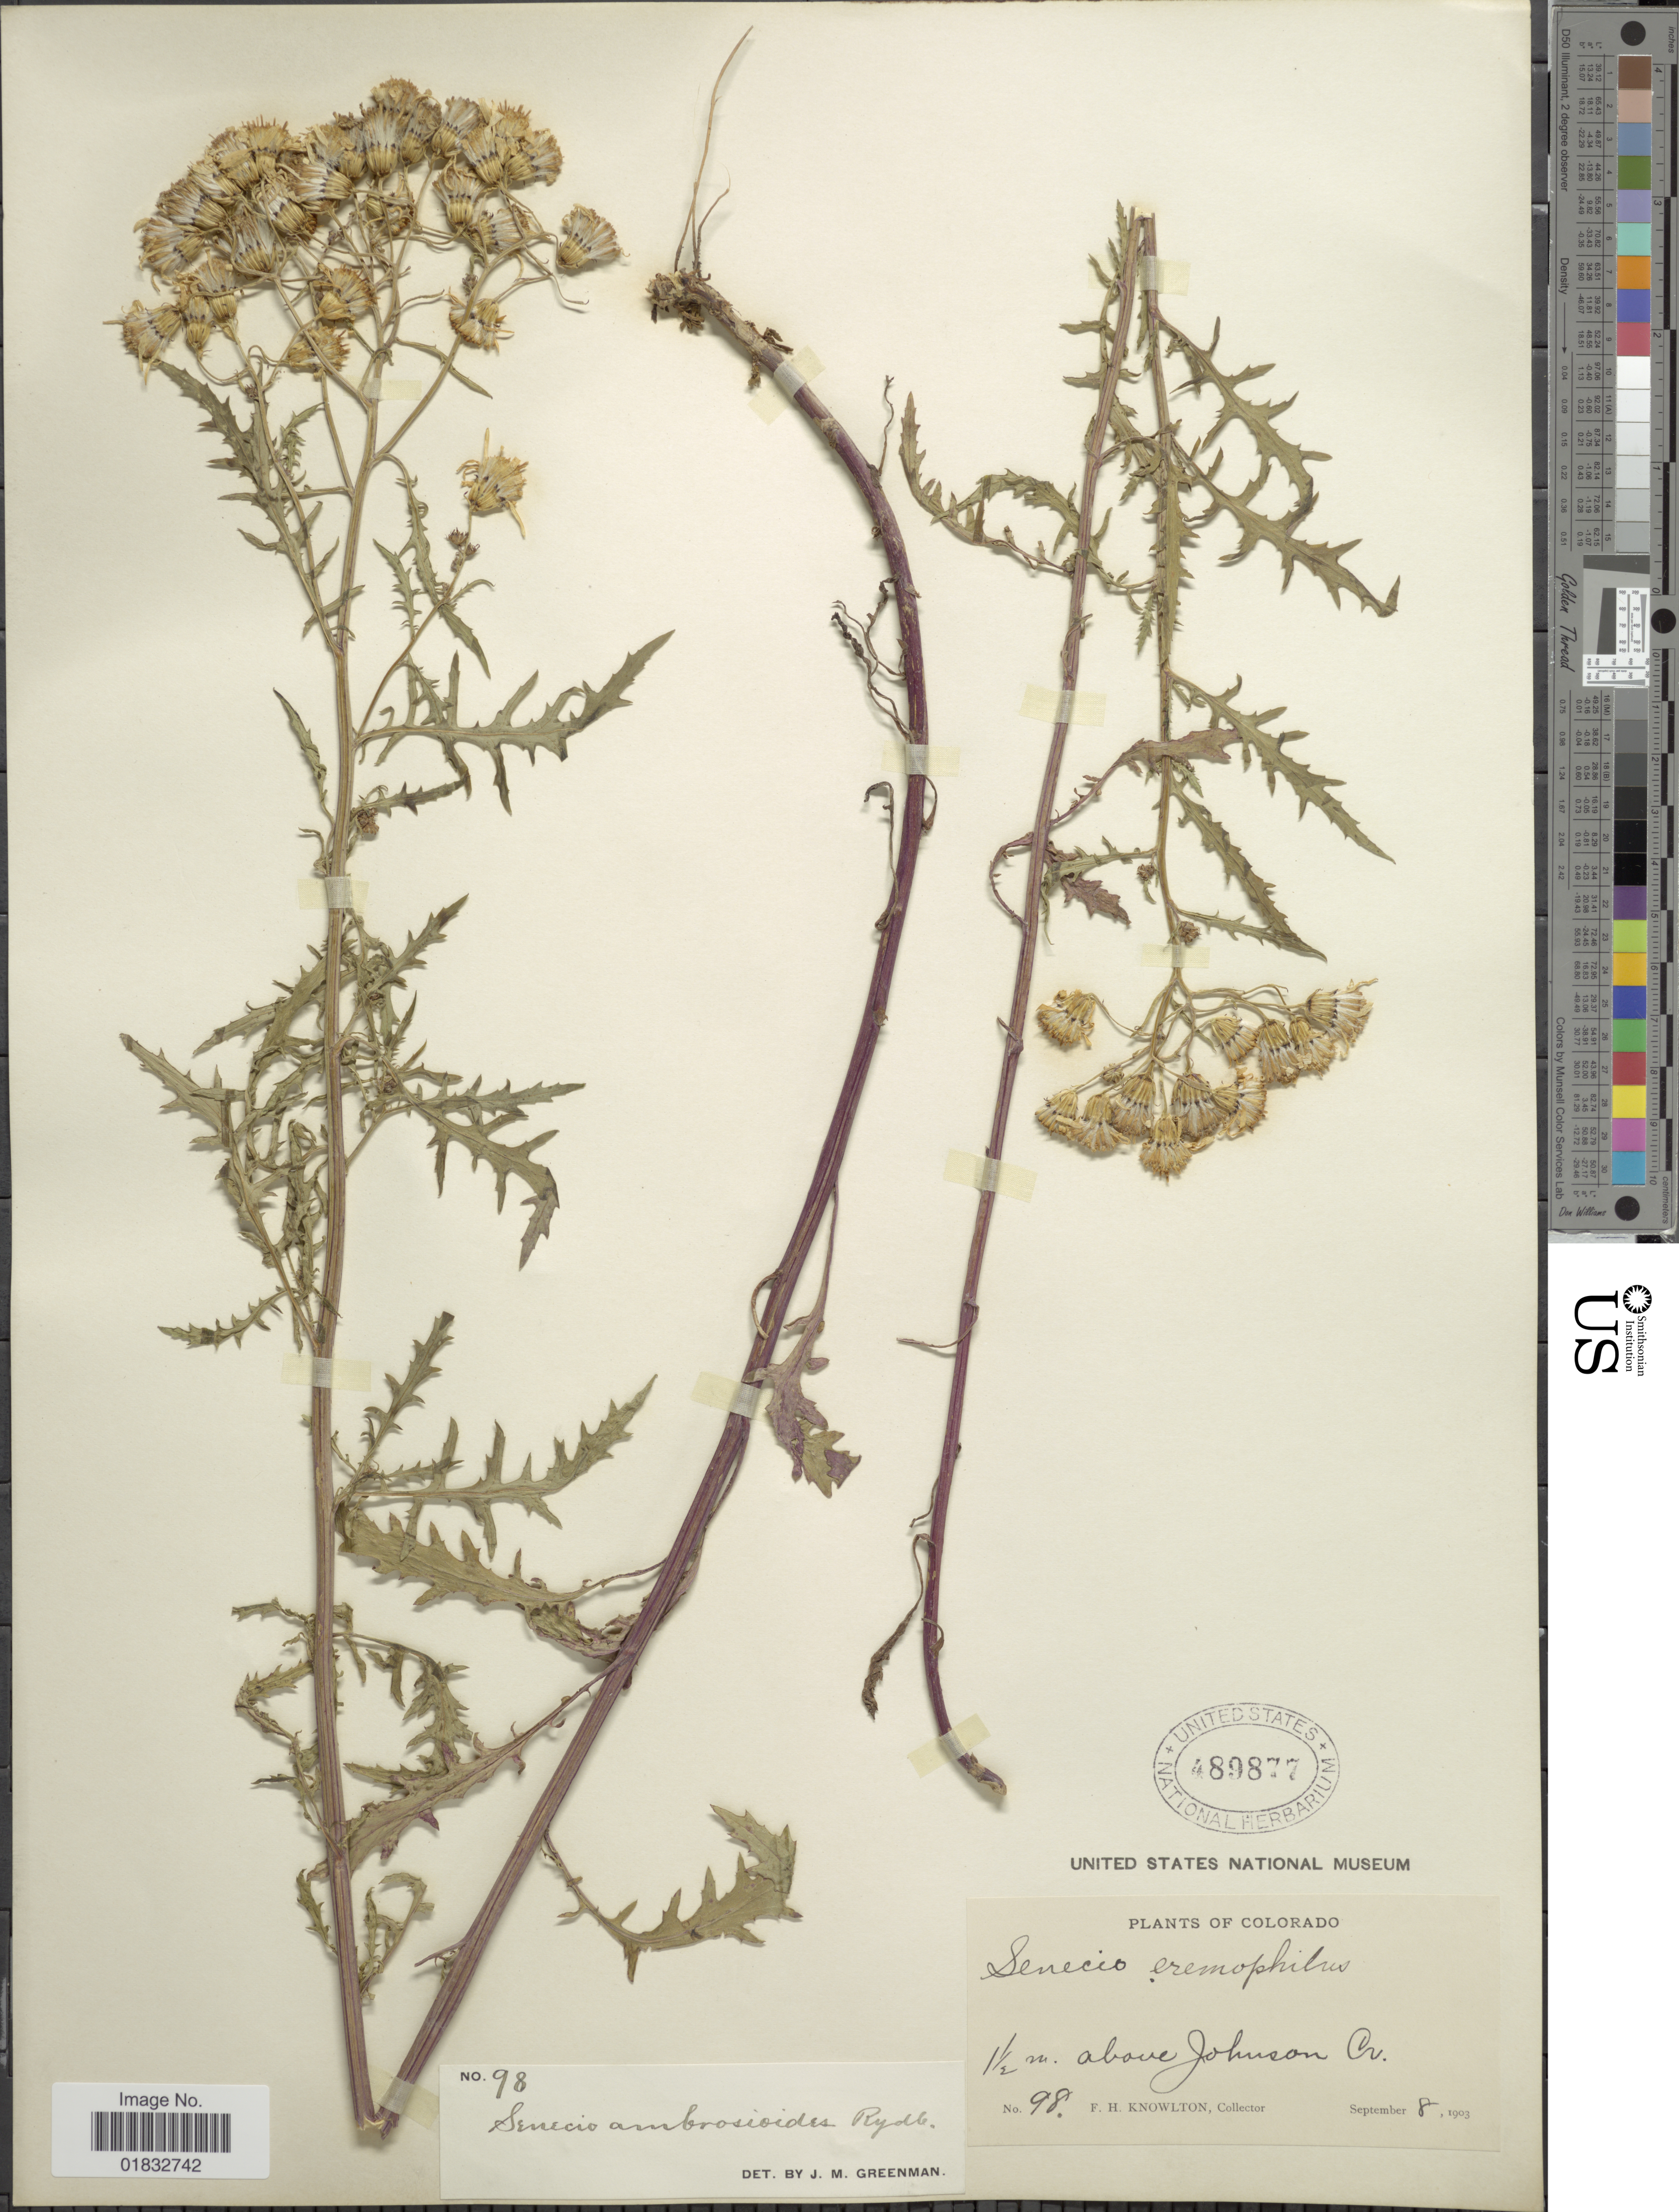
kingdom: Plantae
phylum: Tracheophyta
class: Magnoliopsida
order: Asterales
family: Asteraceae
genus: Senecio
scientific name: Senecio eremophilus var. kingii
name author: (Rydb.) Greenm.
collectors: F. H. Knowlton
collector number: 98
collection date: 1903-09-08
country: United States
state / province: Colorado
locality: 1½ m above Johnson Co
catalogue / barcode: US 489877